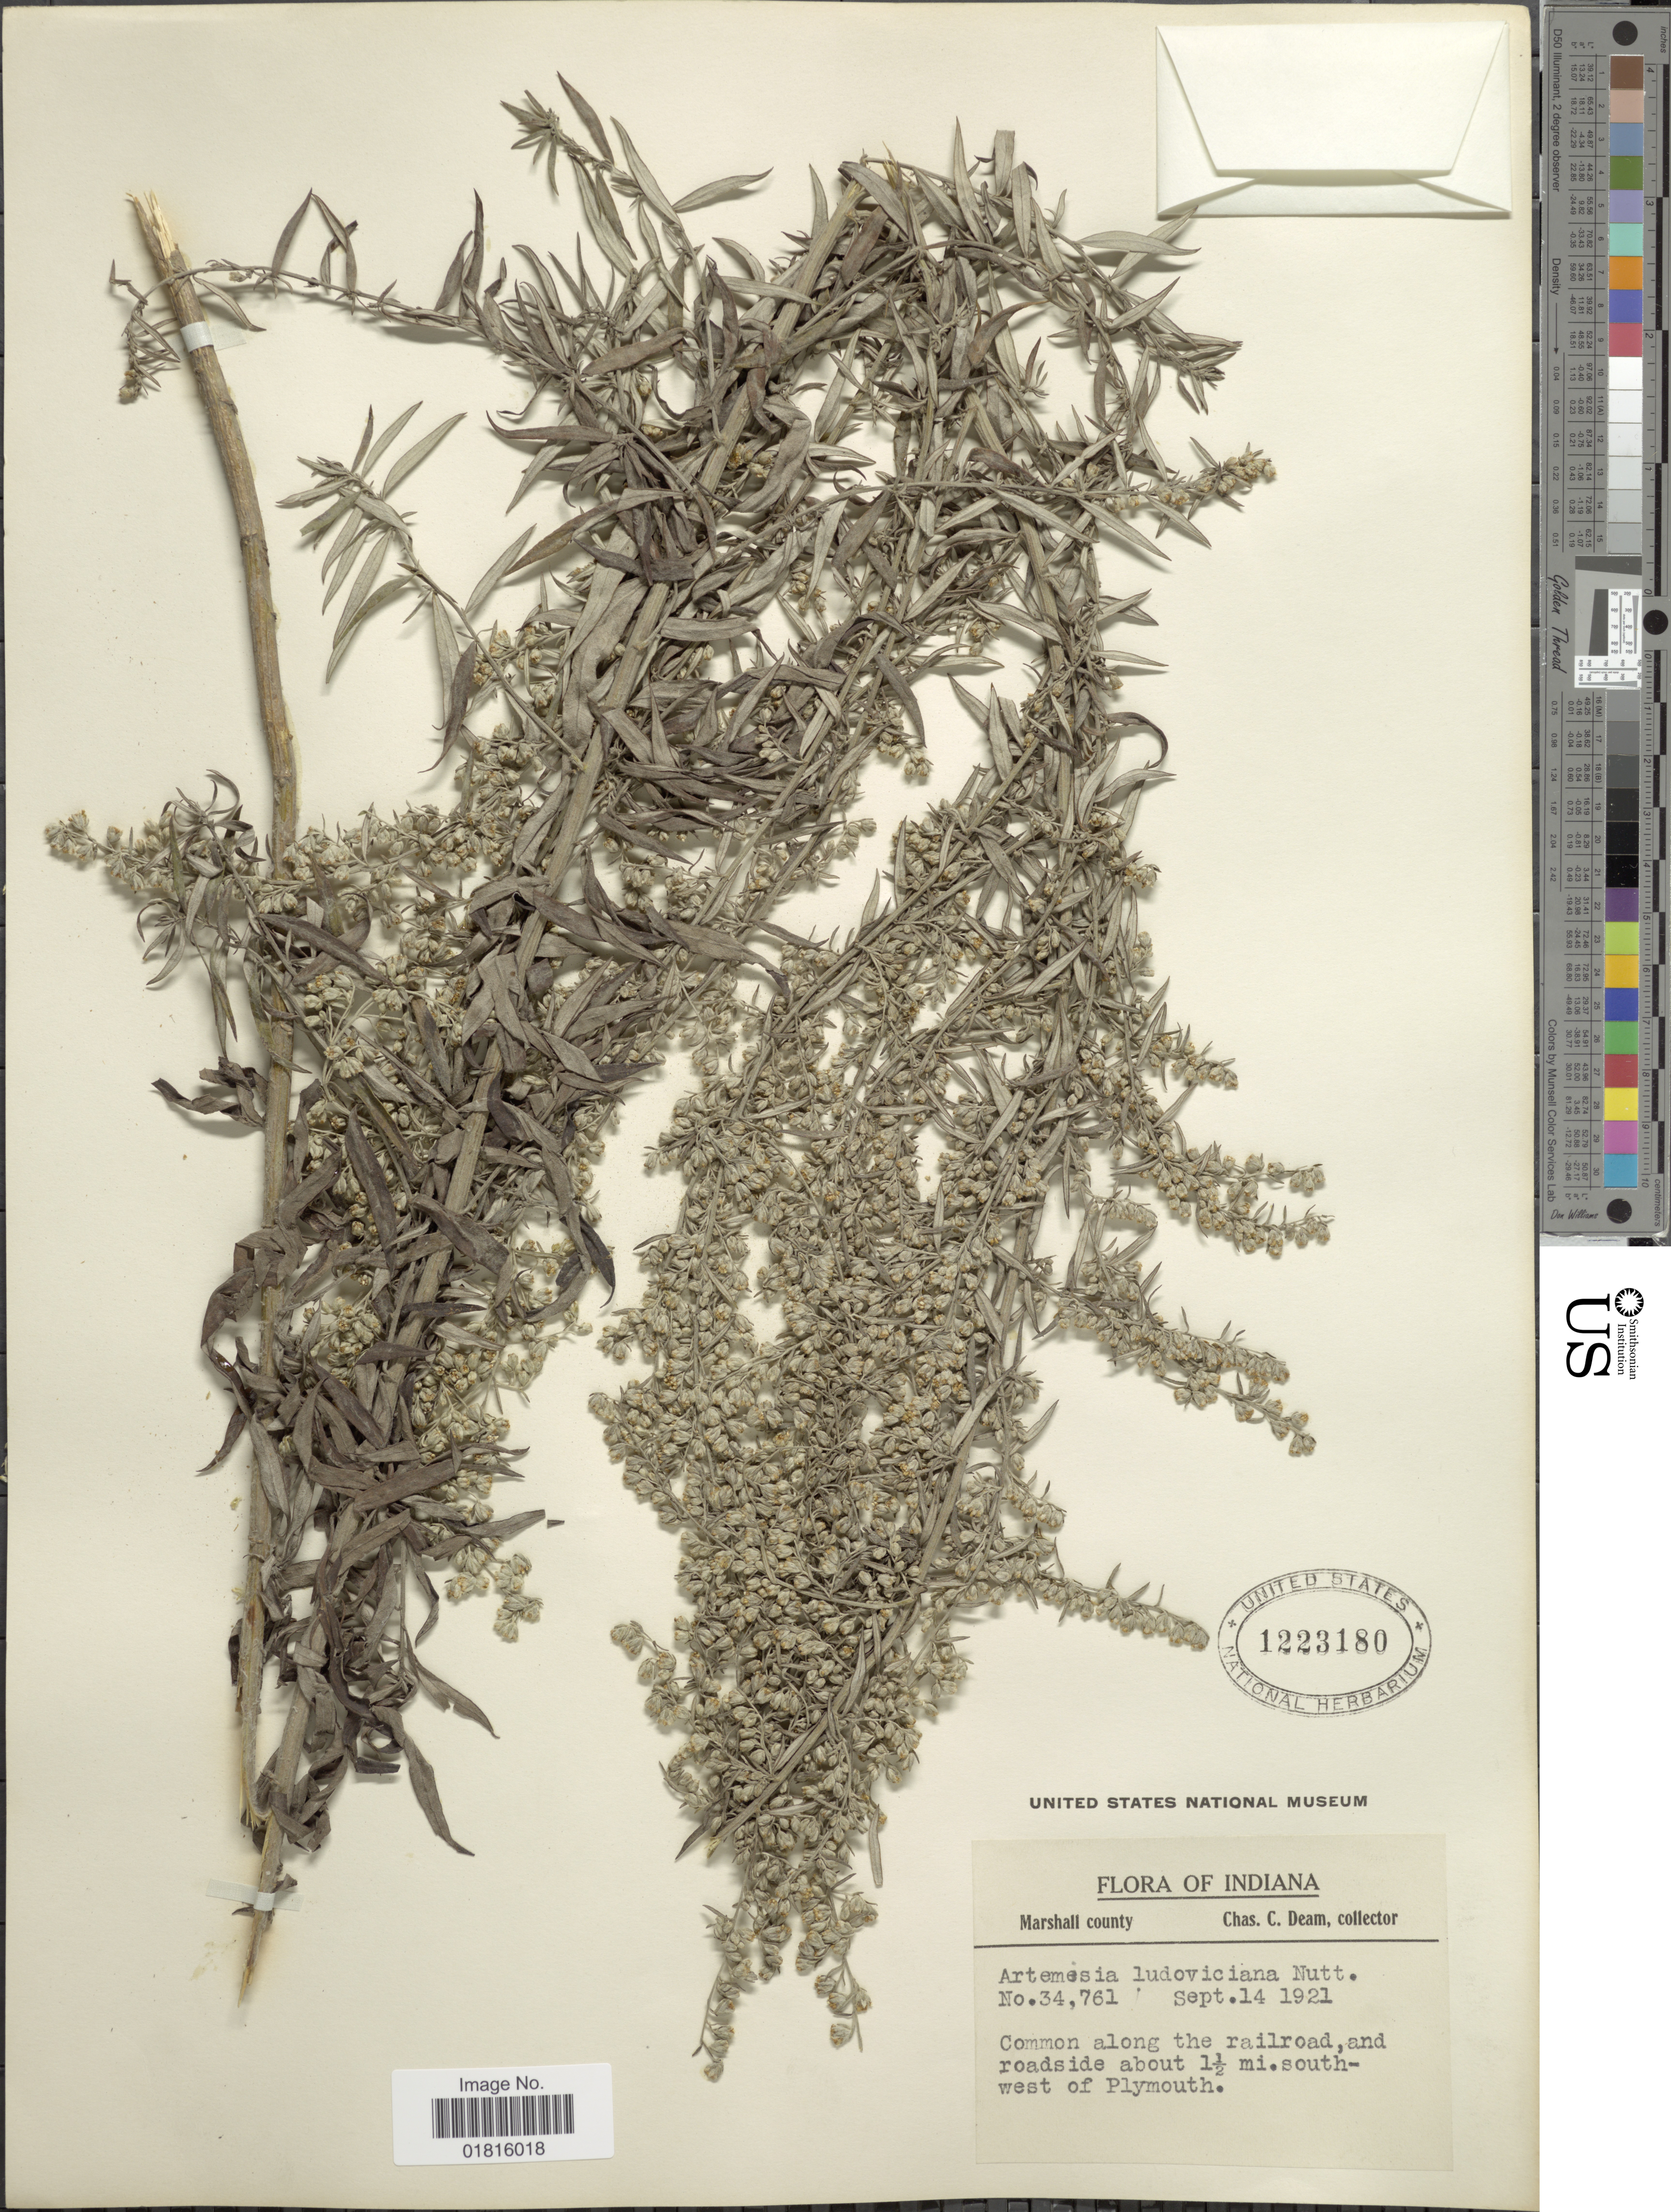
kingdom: Plantae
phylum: Tracheophyta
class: Magnoliopsida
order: Asterales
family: Asteraceae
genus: Artemisia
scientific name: Artemisia ludoviciana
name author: Nutt.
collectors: C. C. Deam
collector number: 34761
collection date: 1921-09-14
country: United States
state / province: Indiana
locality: Marshall County, common along the railroad, and roadside about 1½ mi. south-west of Plymouth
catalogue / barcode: US 1223180